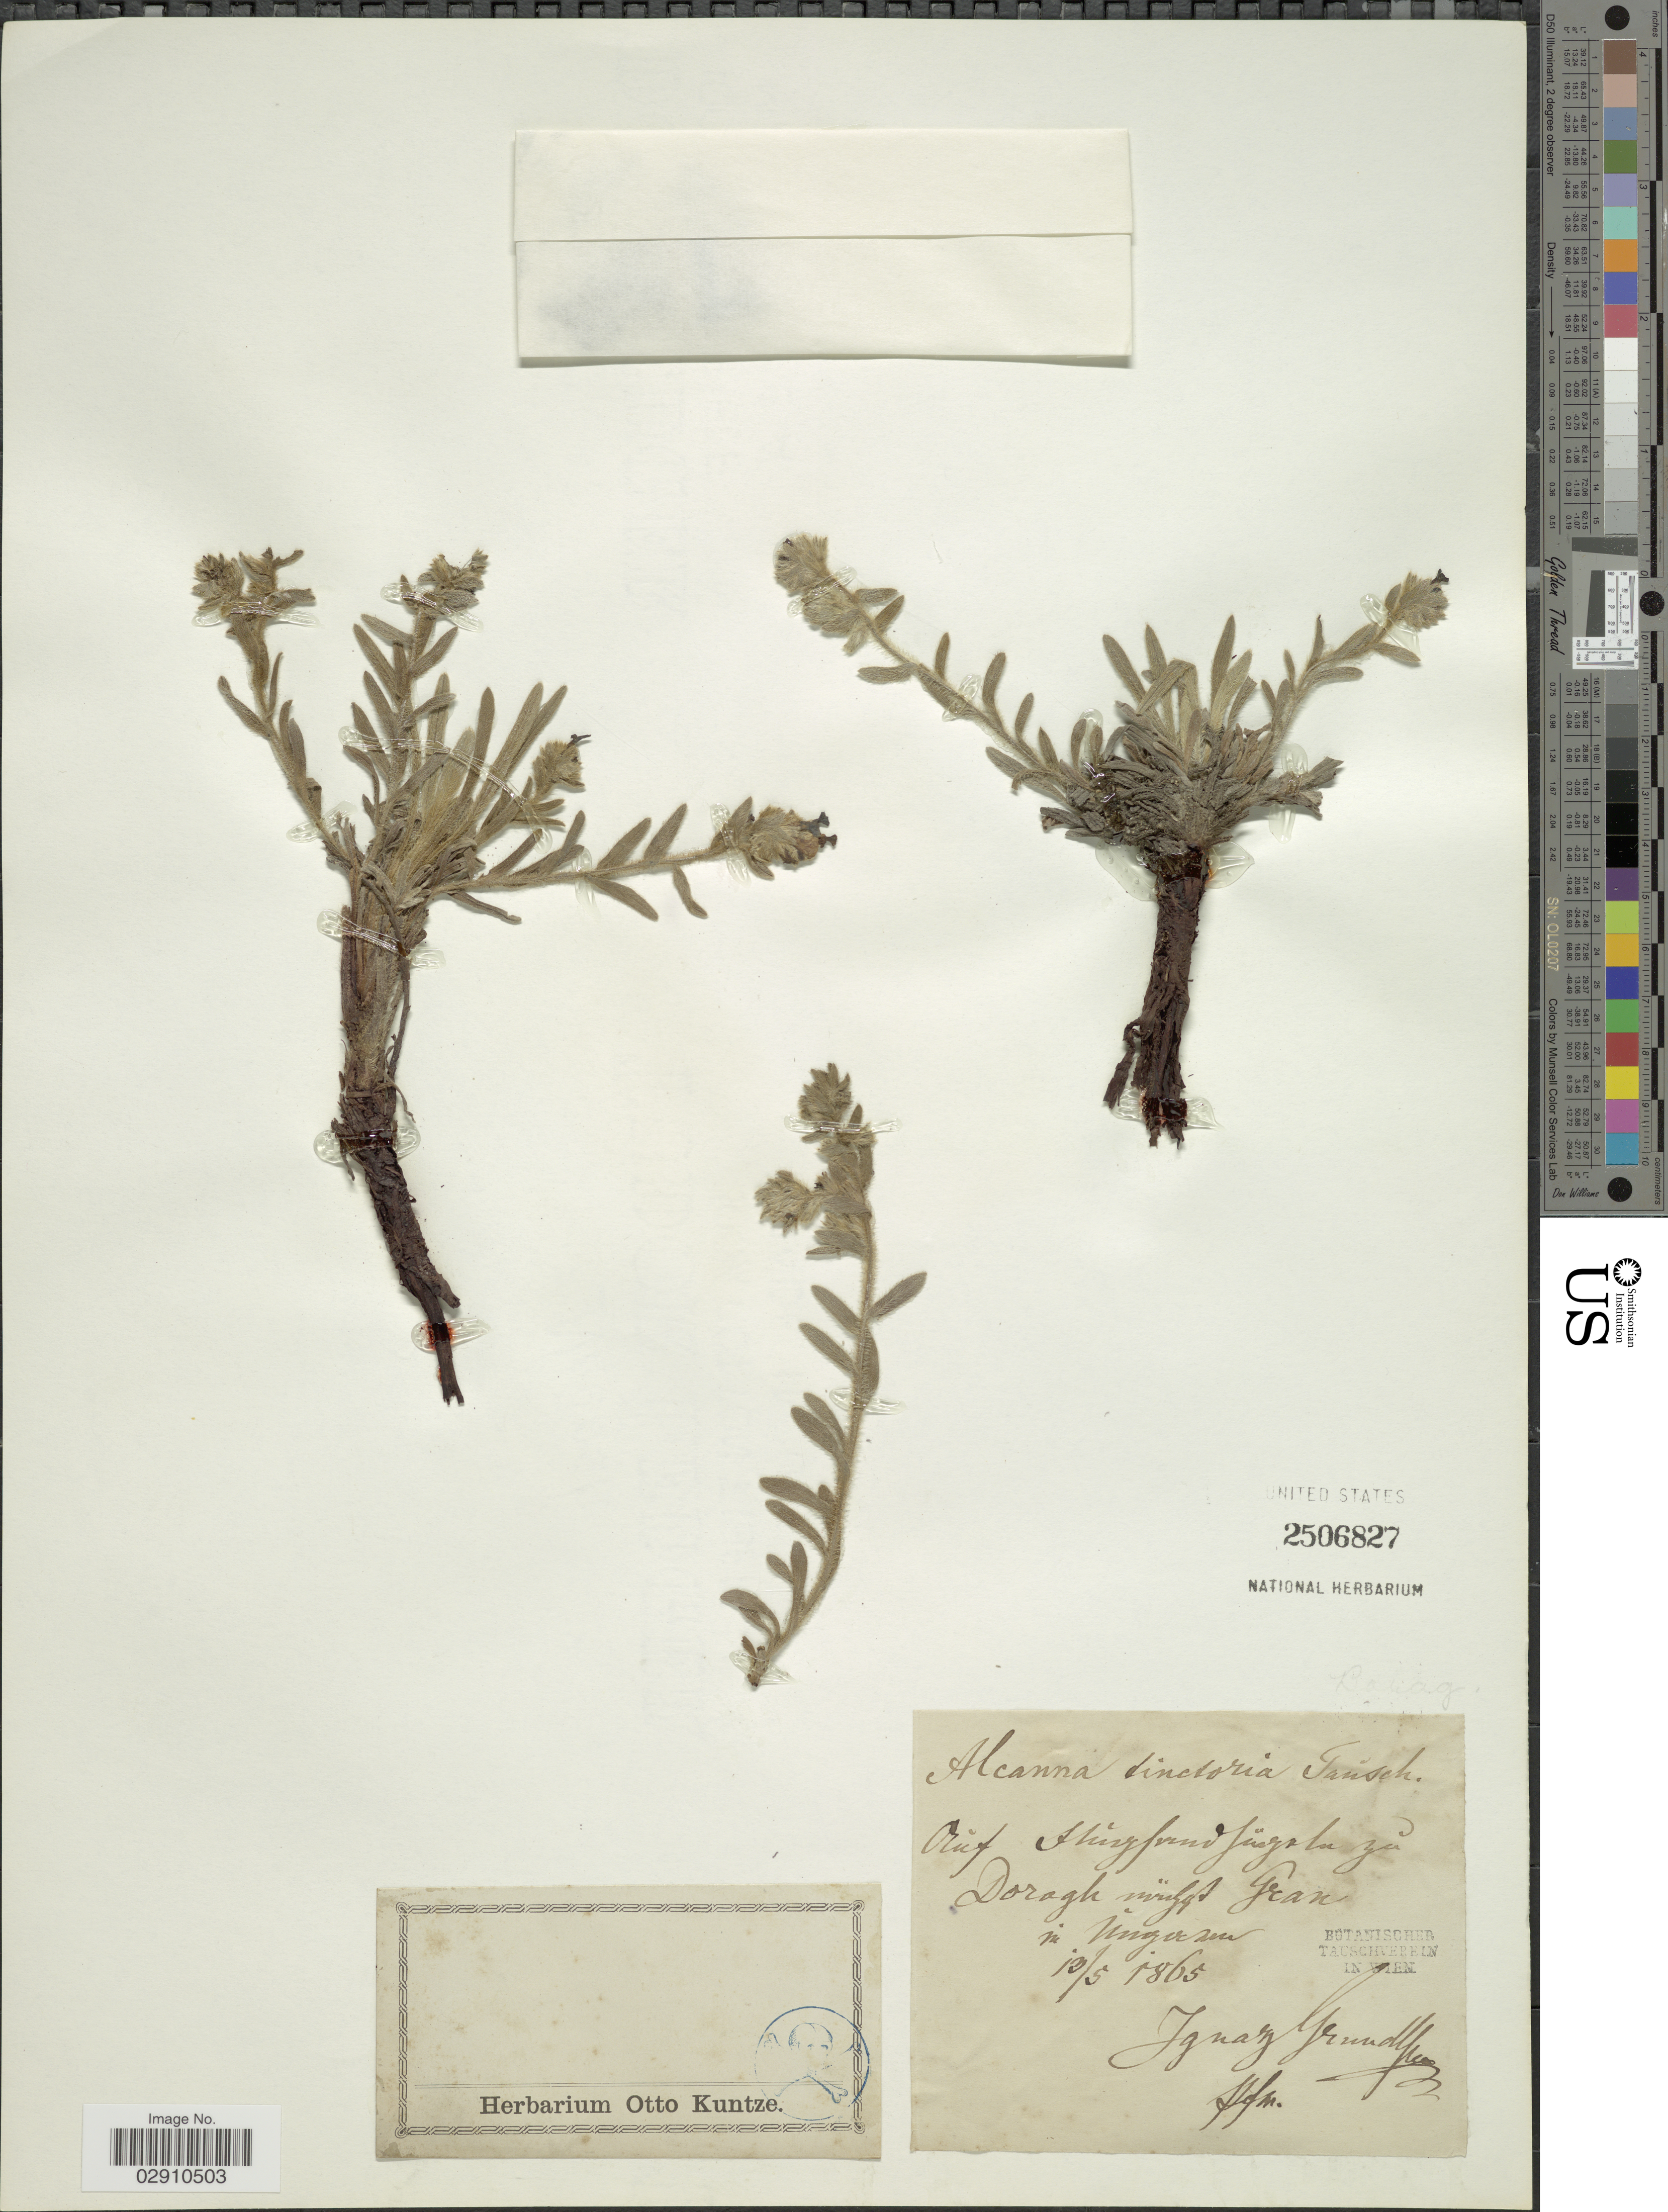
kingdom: Plantae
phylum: Tracheophyta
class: Magnoliopsida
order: Boraginales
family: Boraginaceae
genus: Alkanna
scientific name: Alkanna tinctoria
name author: (L.) Tausch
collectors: I. Grundl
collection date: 1865-05-13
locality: Auf Shiszfrund füsgzlu du Doragh mügt Gran in Nügderm. [interpreted]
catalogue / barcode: US 2506827